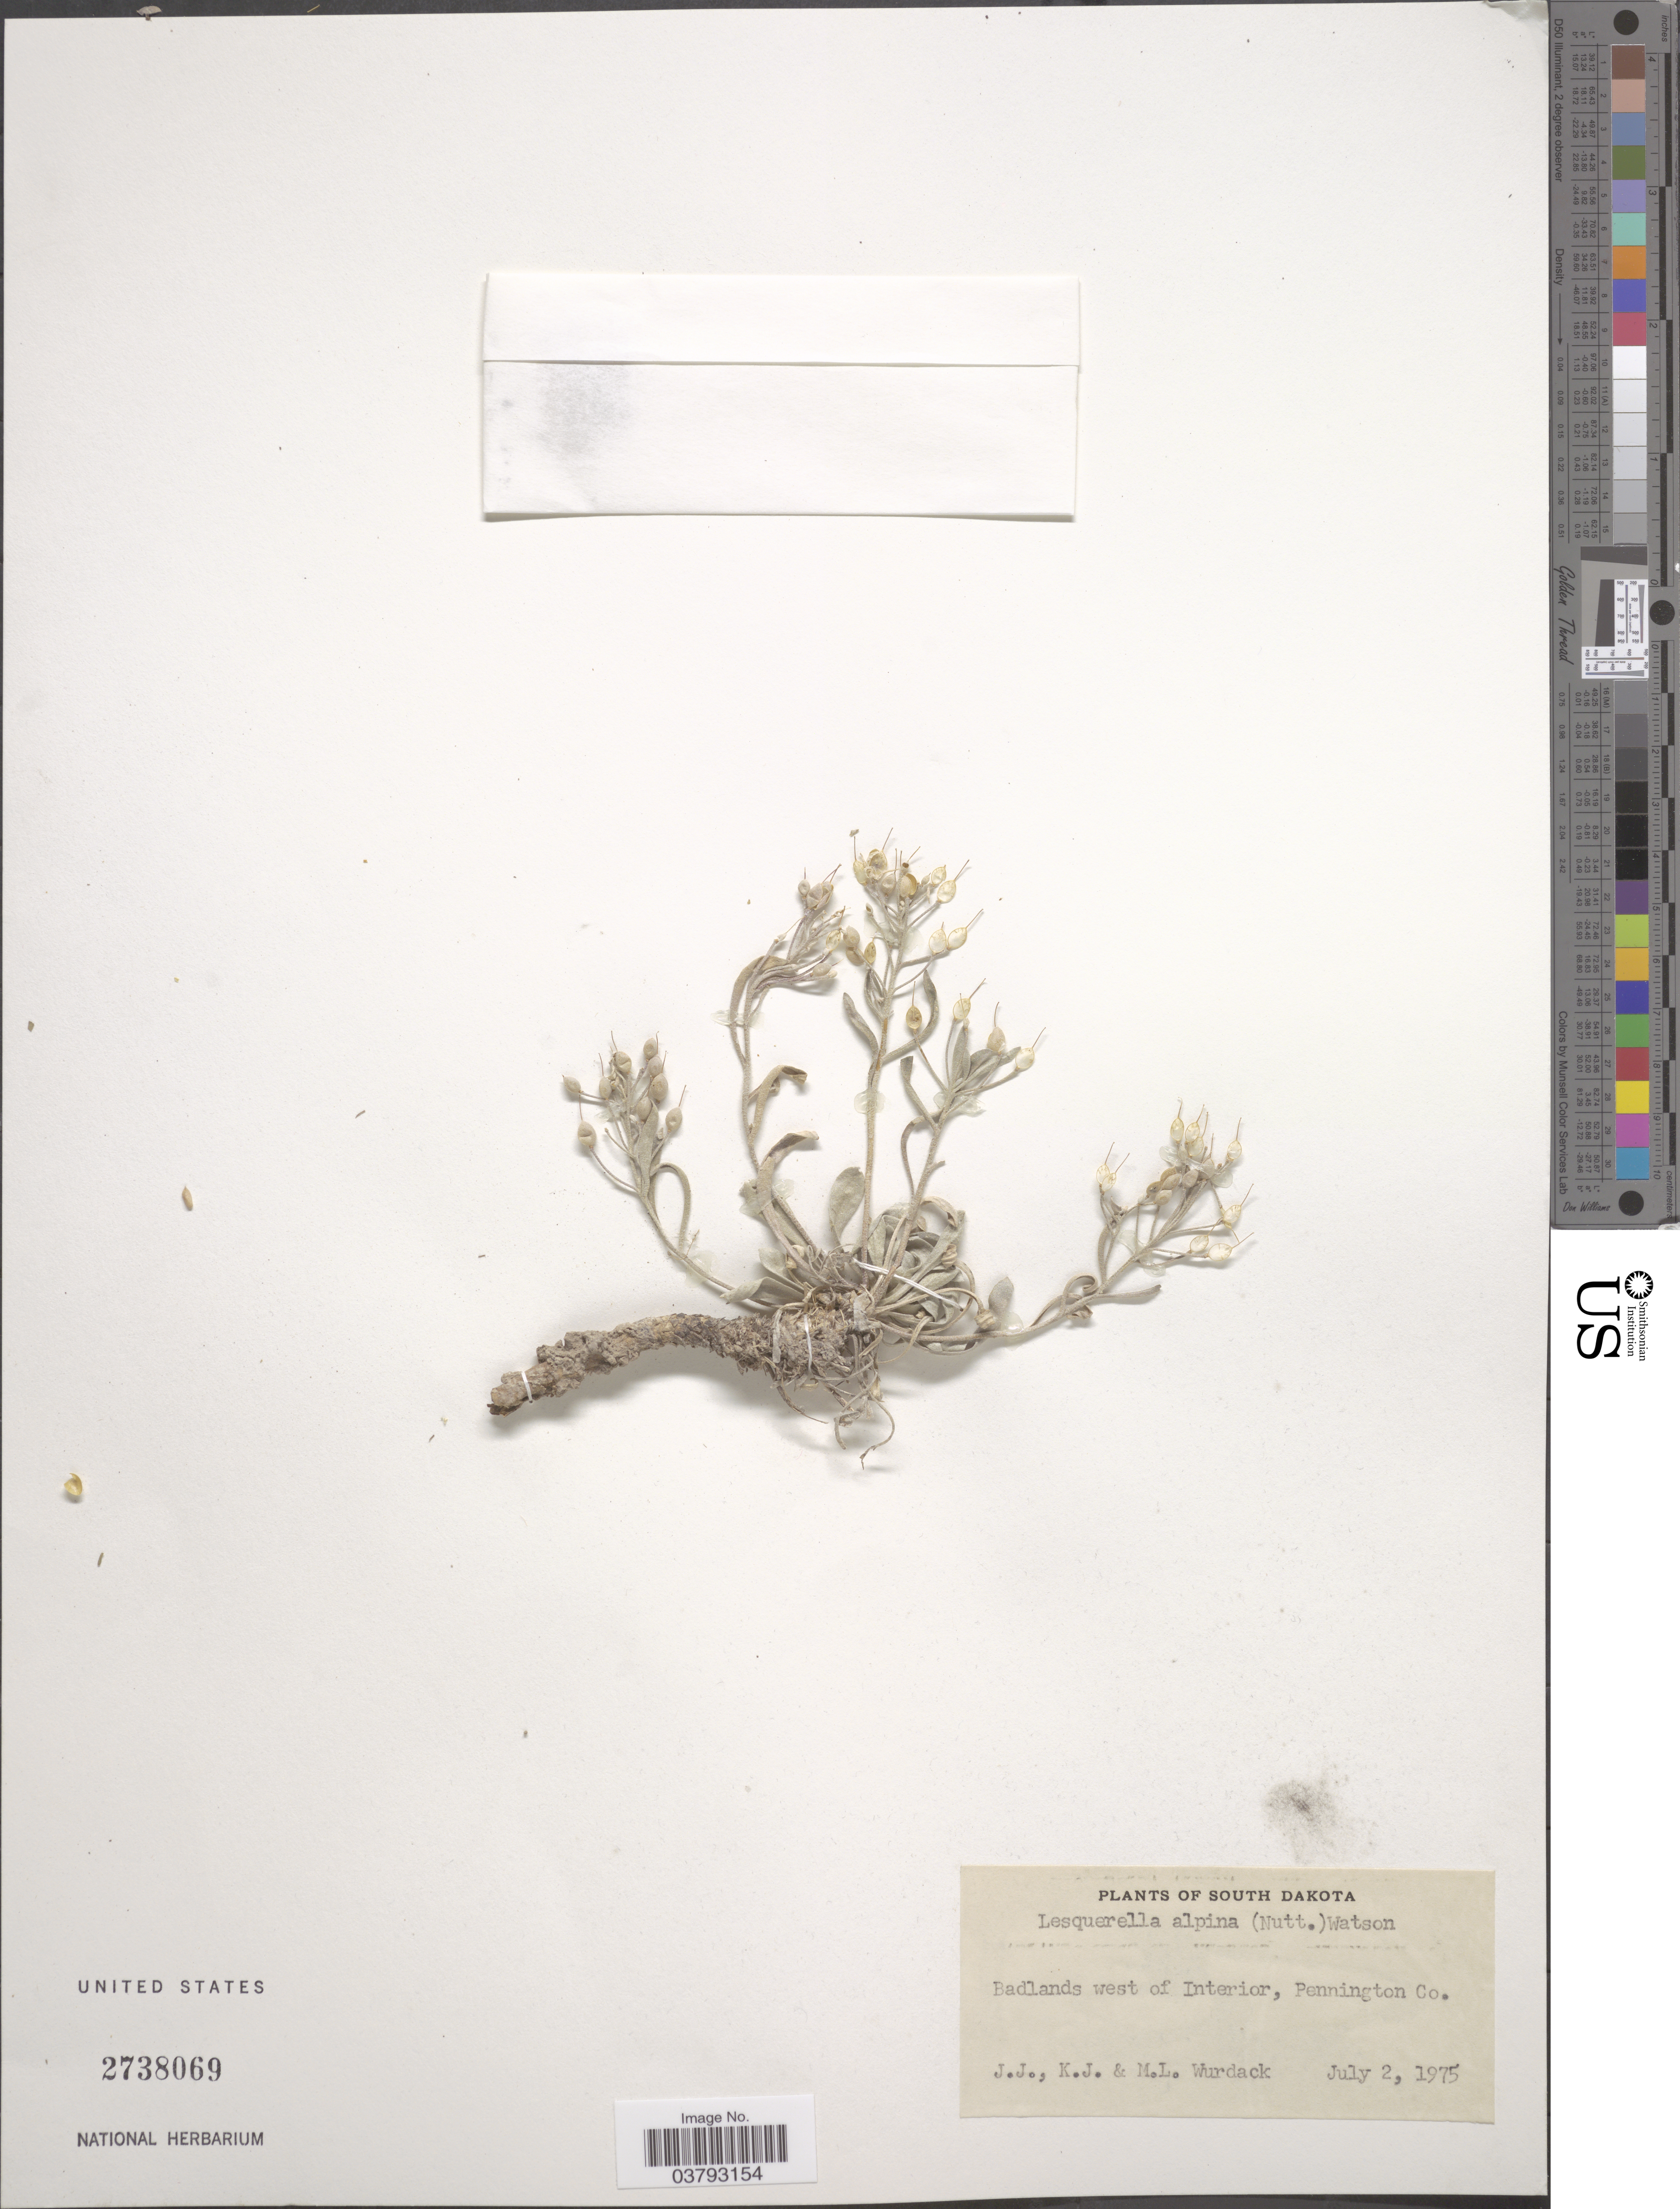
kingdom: Plantae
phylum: Tracheophyta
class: Magnoliopsida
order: Brassicales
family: Brassicaceae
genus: Lesquerella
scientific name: Lesquerella alpina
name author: (Nutt.) S. Watson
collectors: J. J. Wurdack, K. Wurdack & M. L. Wurdack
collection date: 1975-07-02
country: United States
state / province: South Dakota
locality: Badlands west of Interior, Pennington Co.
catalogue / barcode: US 2738069